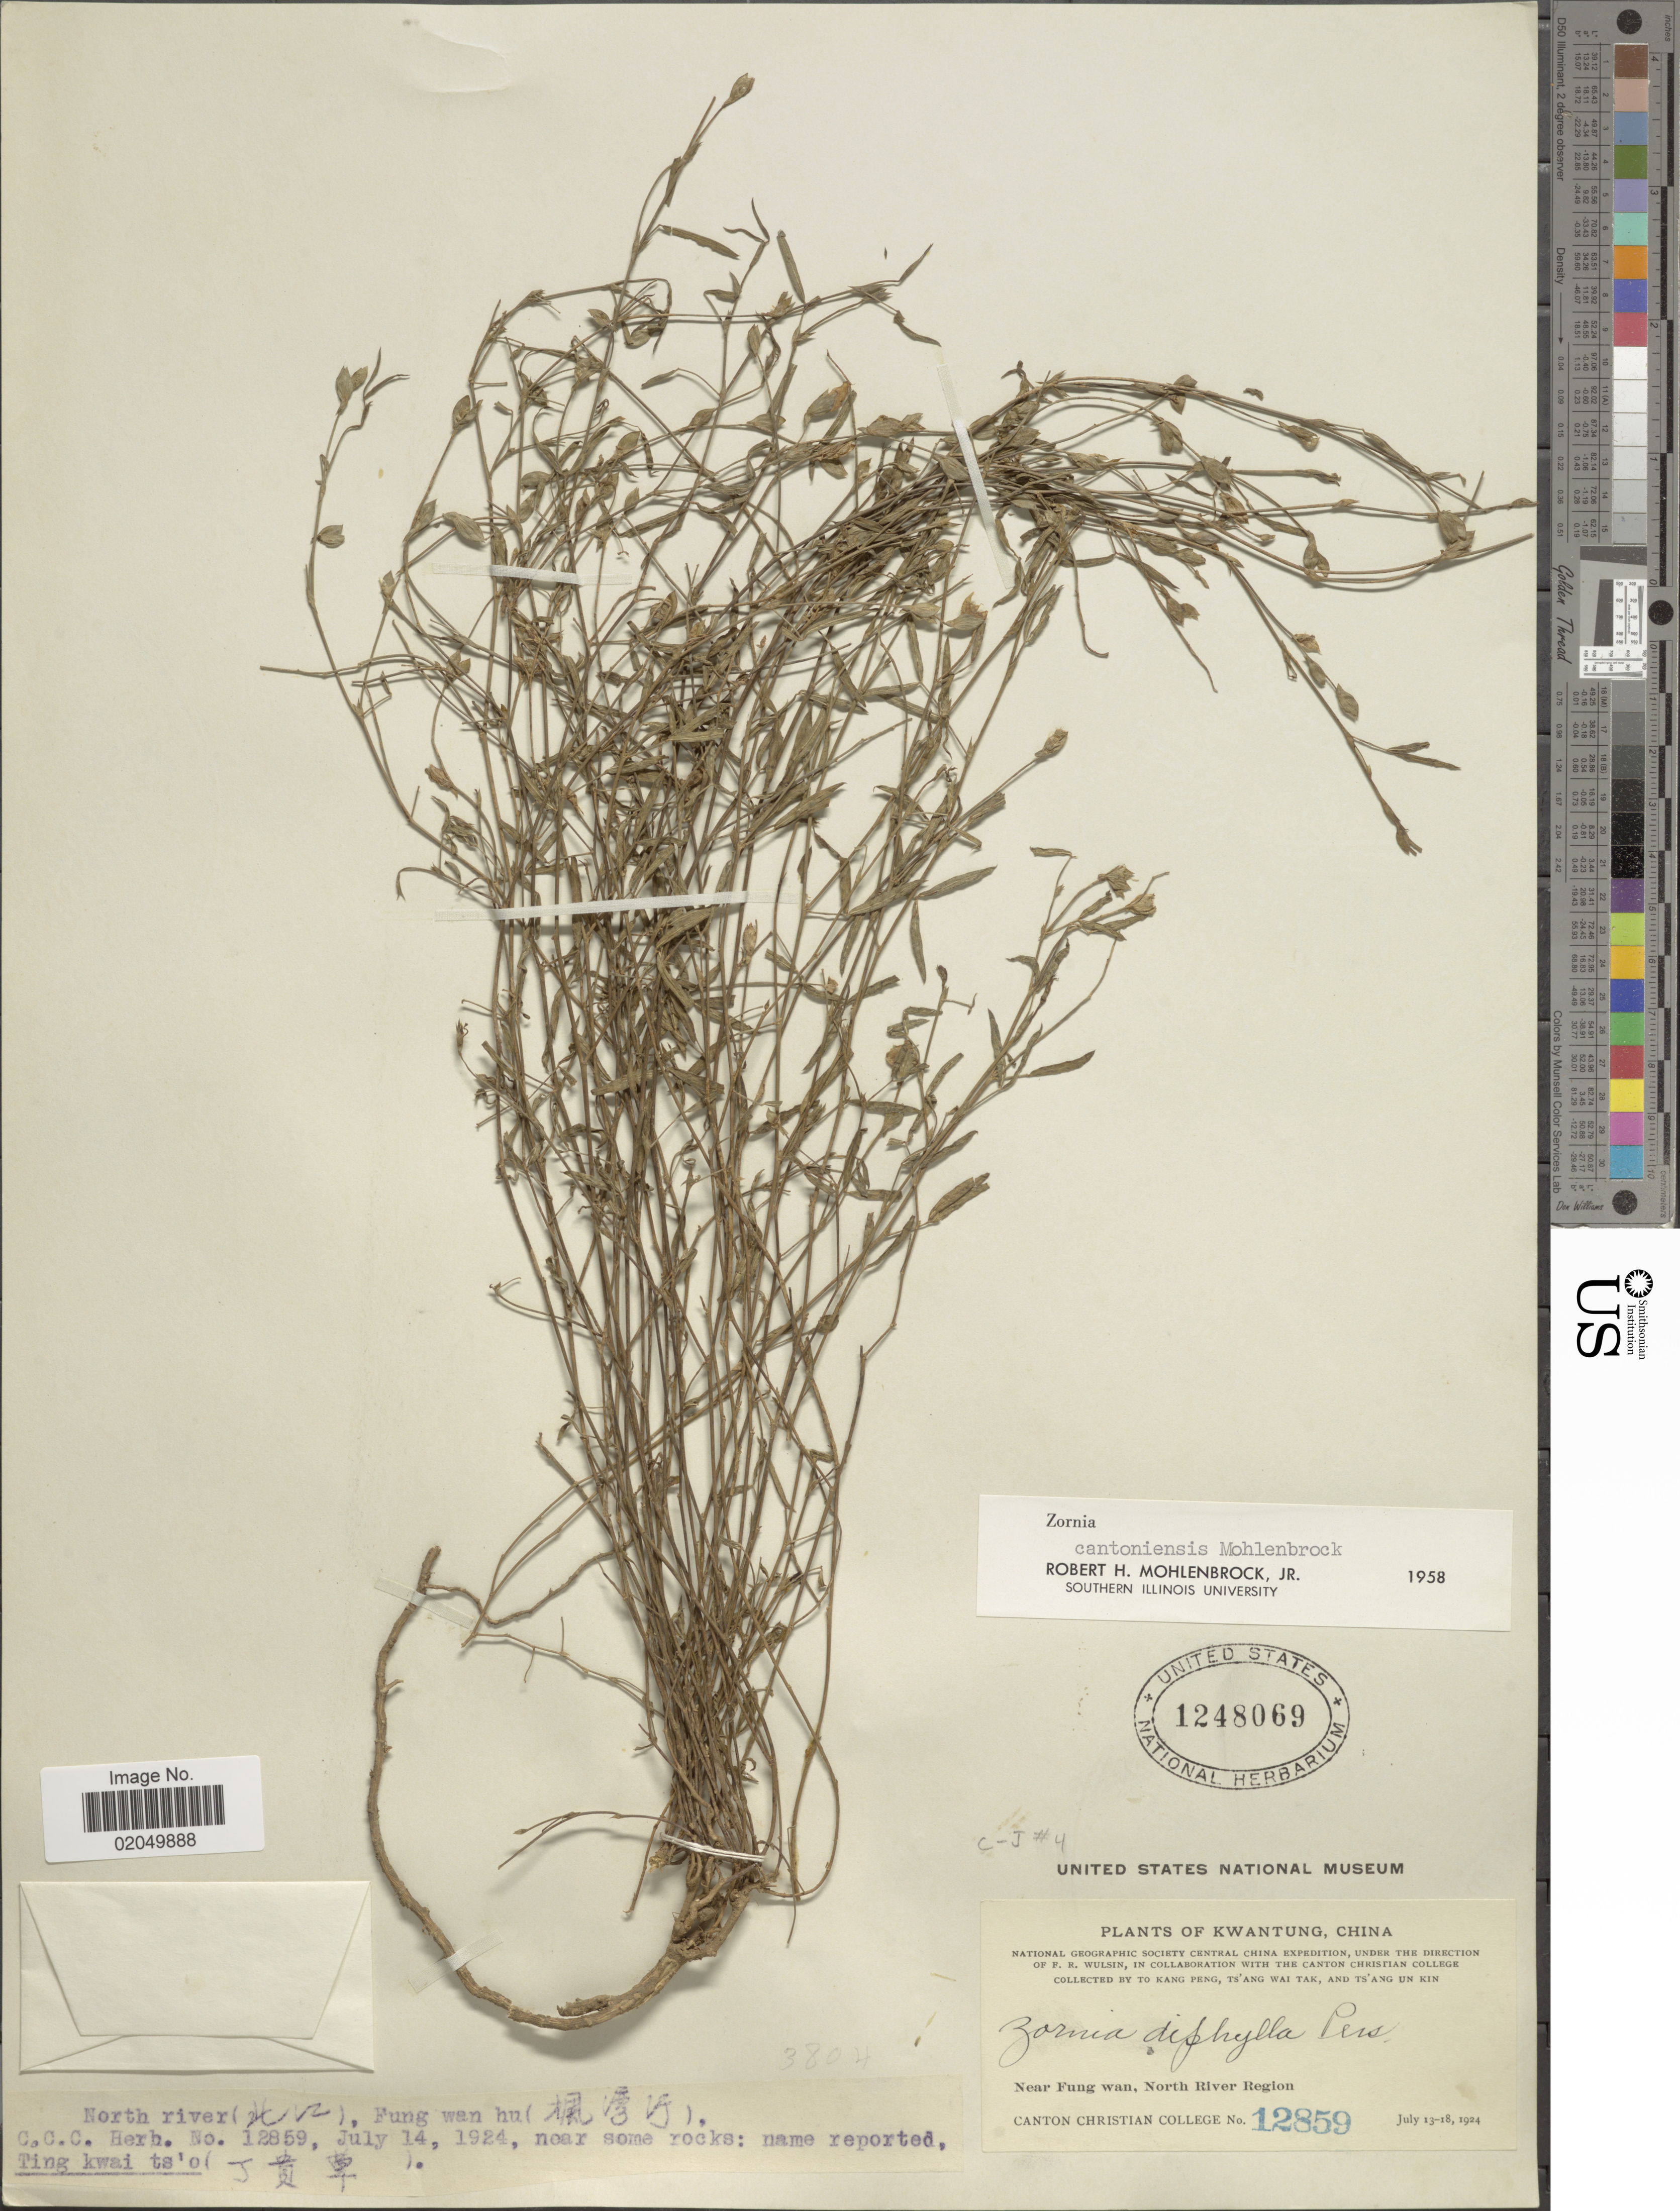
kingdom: Plantae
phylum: Tracheophyta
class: Magnoliopsida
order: Fabales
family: Fabaceae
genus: Zornia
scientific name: Zornia cantoniensis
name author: Mohlenbr.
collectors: T. K. Peng, W. T. Tsang & U. K. Tsang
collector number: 12859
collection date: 1924-07-14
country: China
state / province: Guangdong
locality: Kwangtung, North River Region, near Fung Wan Hu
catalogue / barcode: US 1248069